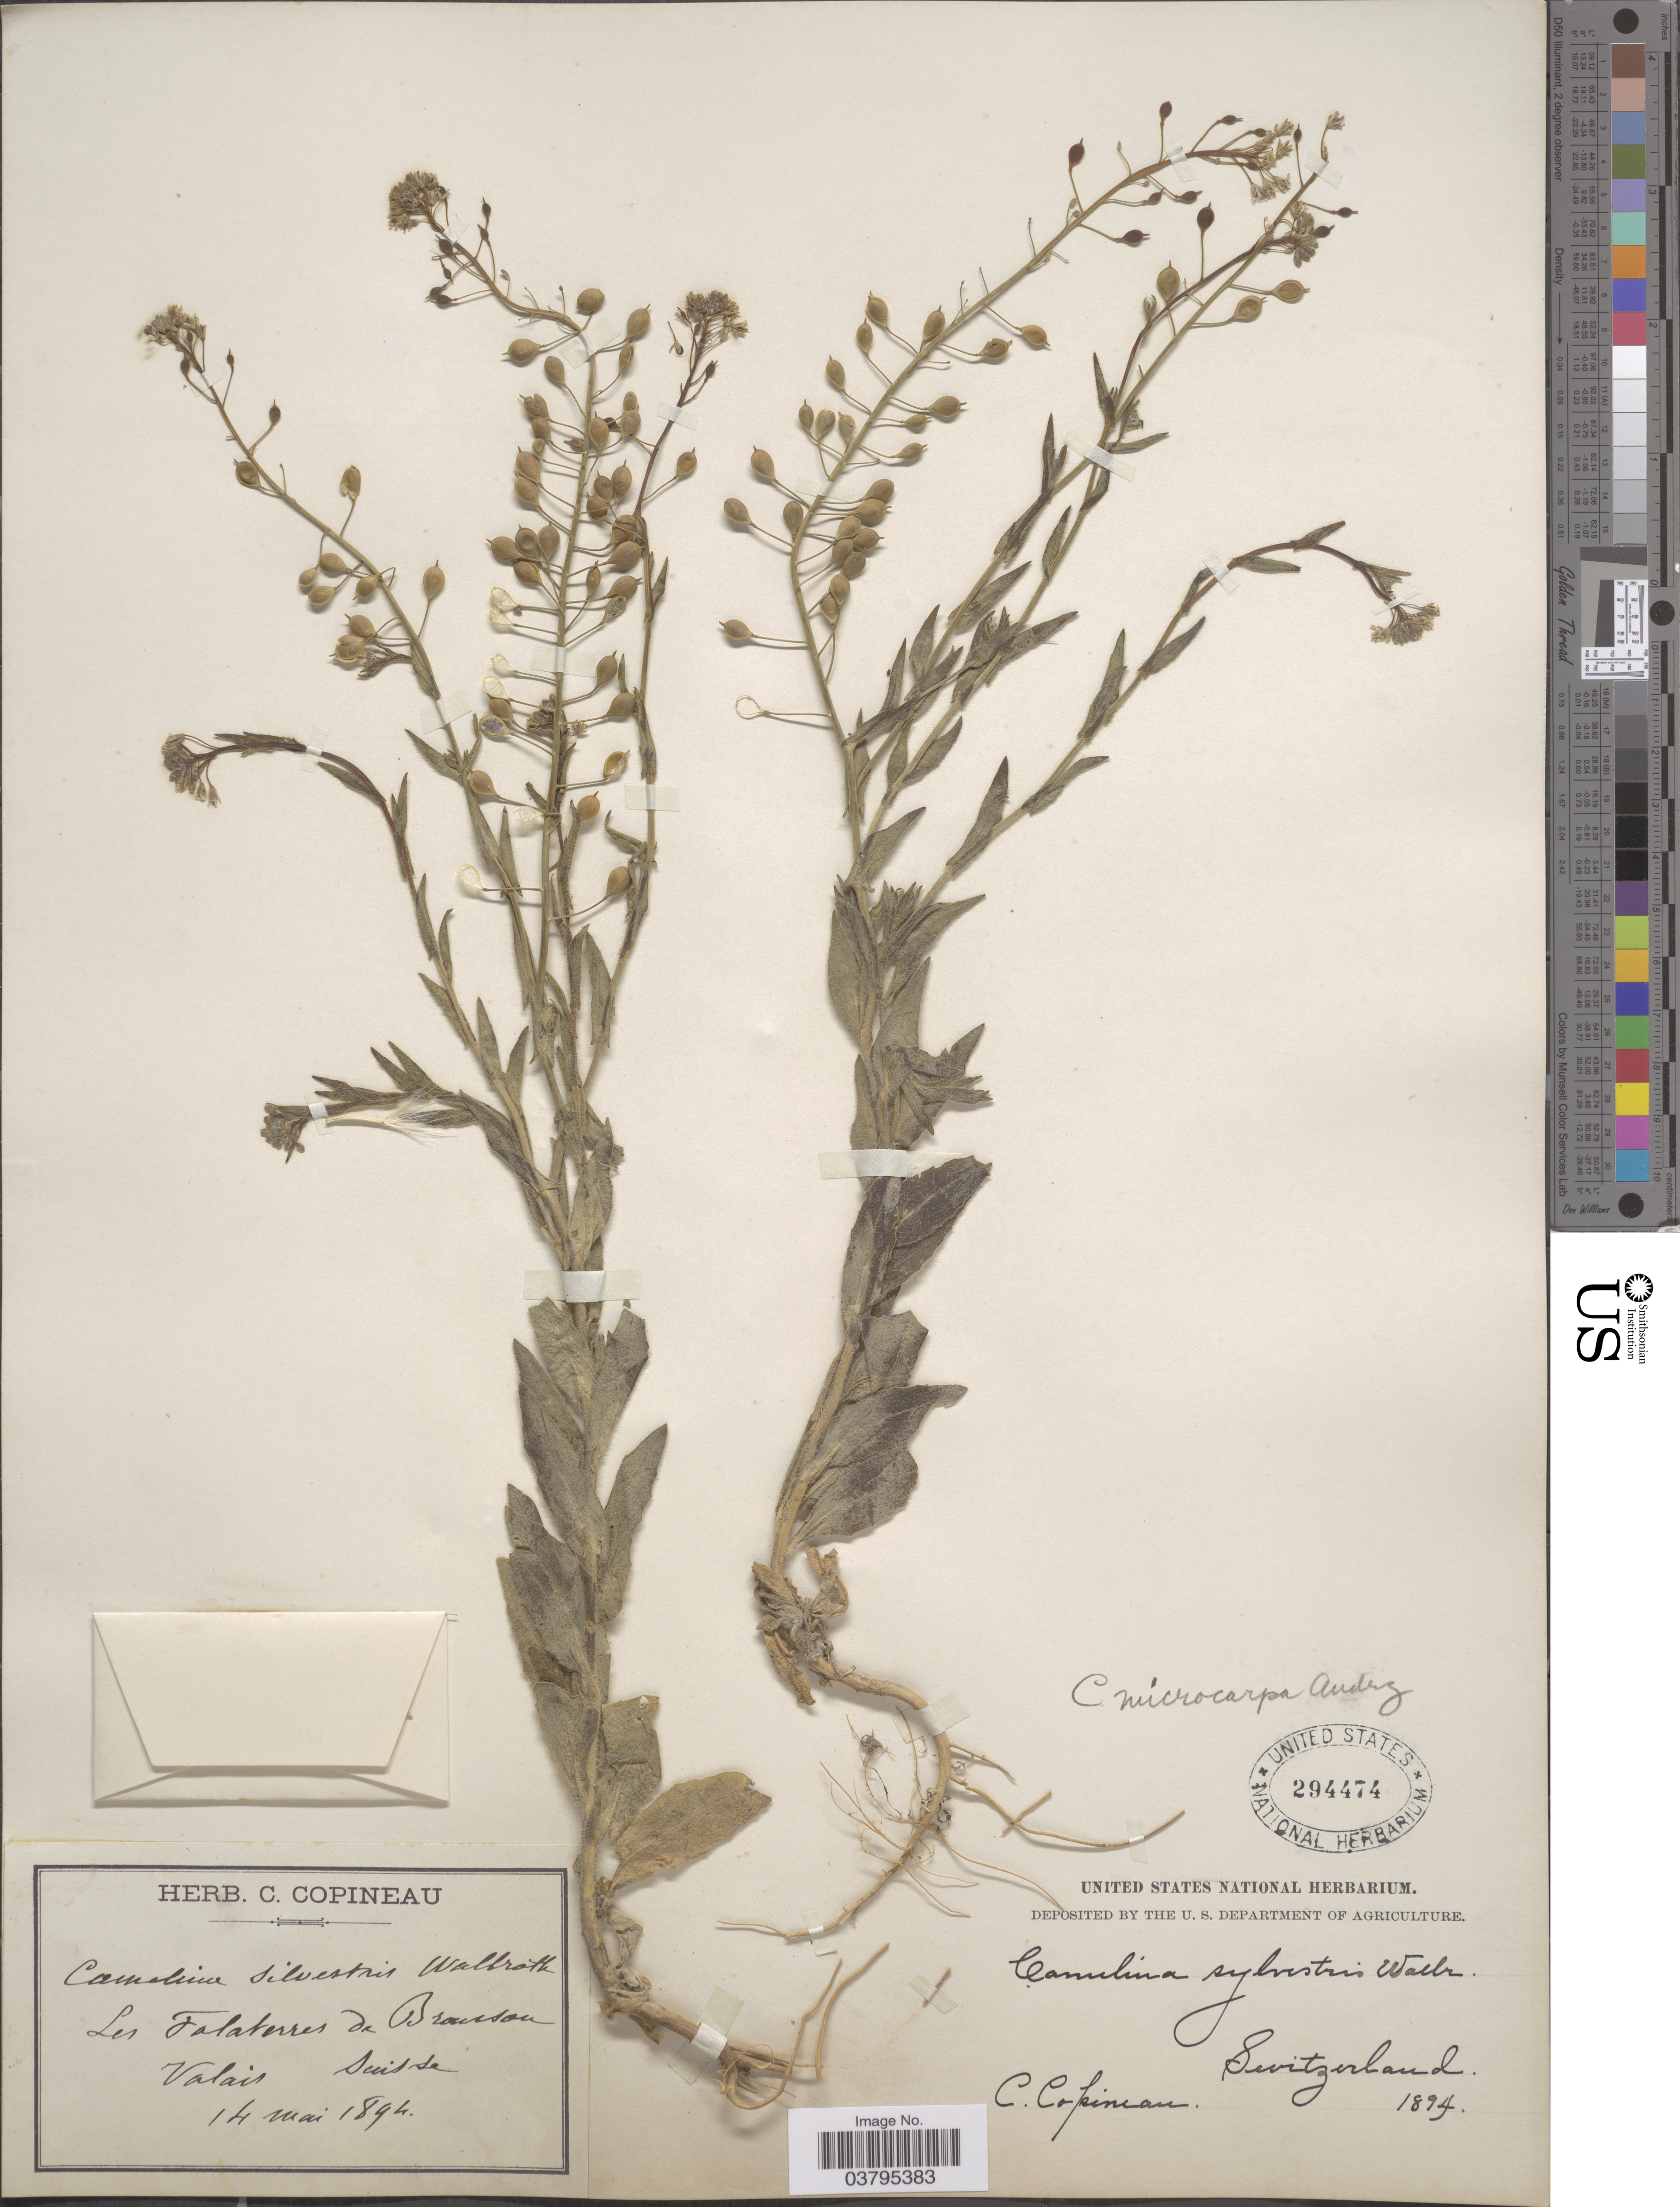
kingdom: Plantae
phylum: Tracheophyta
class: Magnoliopsida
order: Brassicales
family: Brassicaceae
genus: Camelina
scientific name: Camelina microcarpa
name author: DC.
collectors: C. Copineau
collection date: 1894-05-14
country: Switzerland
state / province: Valais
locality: Les Falaterres de Braceson, Suisse.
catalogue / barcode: US 294474